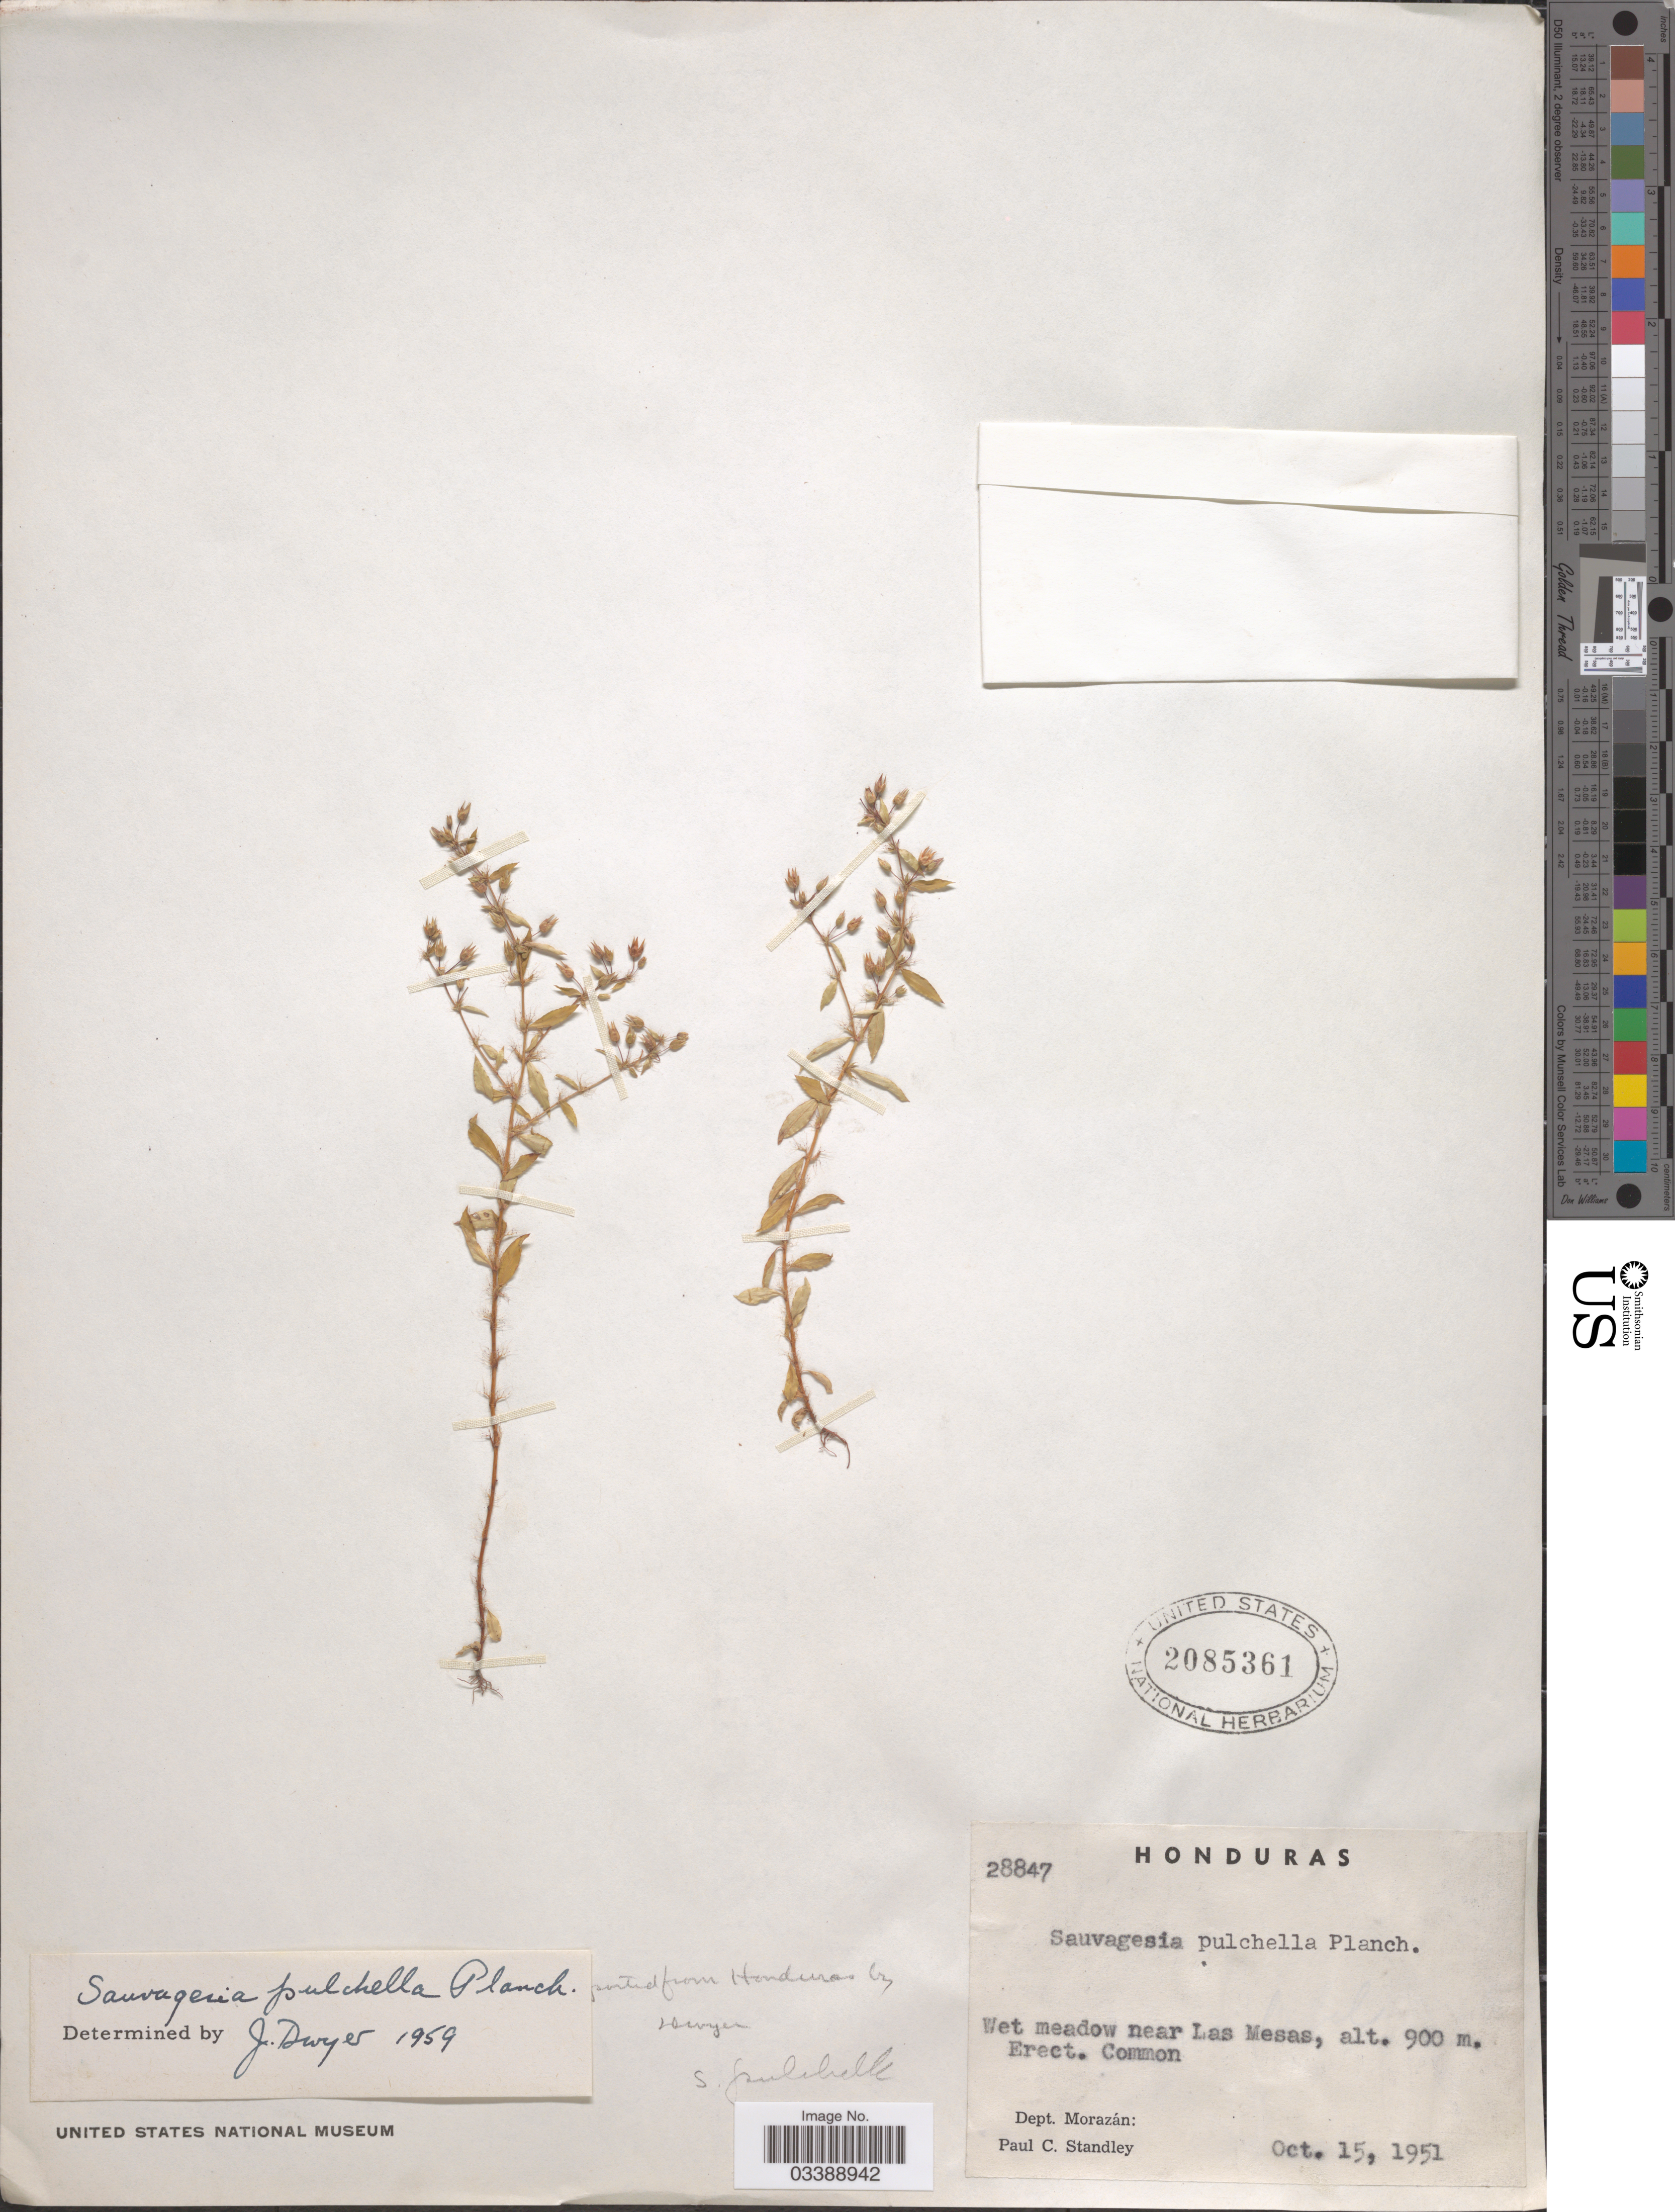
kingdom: Plantae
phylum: Tracheophyta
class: Magnoliopsida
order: Malpighiales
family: Ochnaceae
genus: Sauvagesia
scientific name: Sauvagesia pulchella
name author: Planch.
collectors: P. C. Standley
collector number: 28847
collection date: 1951-10-15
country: Honduras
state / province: Fco. Morazán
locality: Wet meadow near Las Mesas. Dept. Morazán.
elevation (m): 900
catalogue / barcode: US 2085361